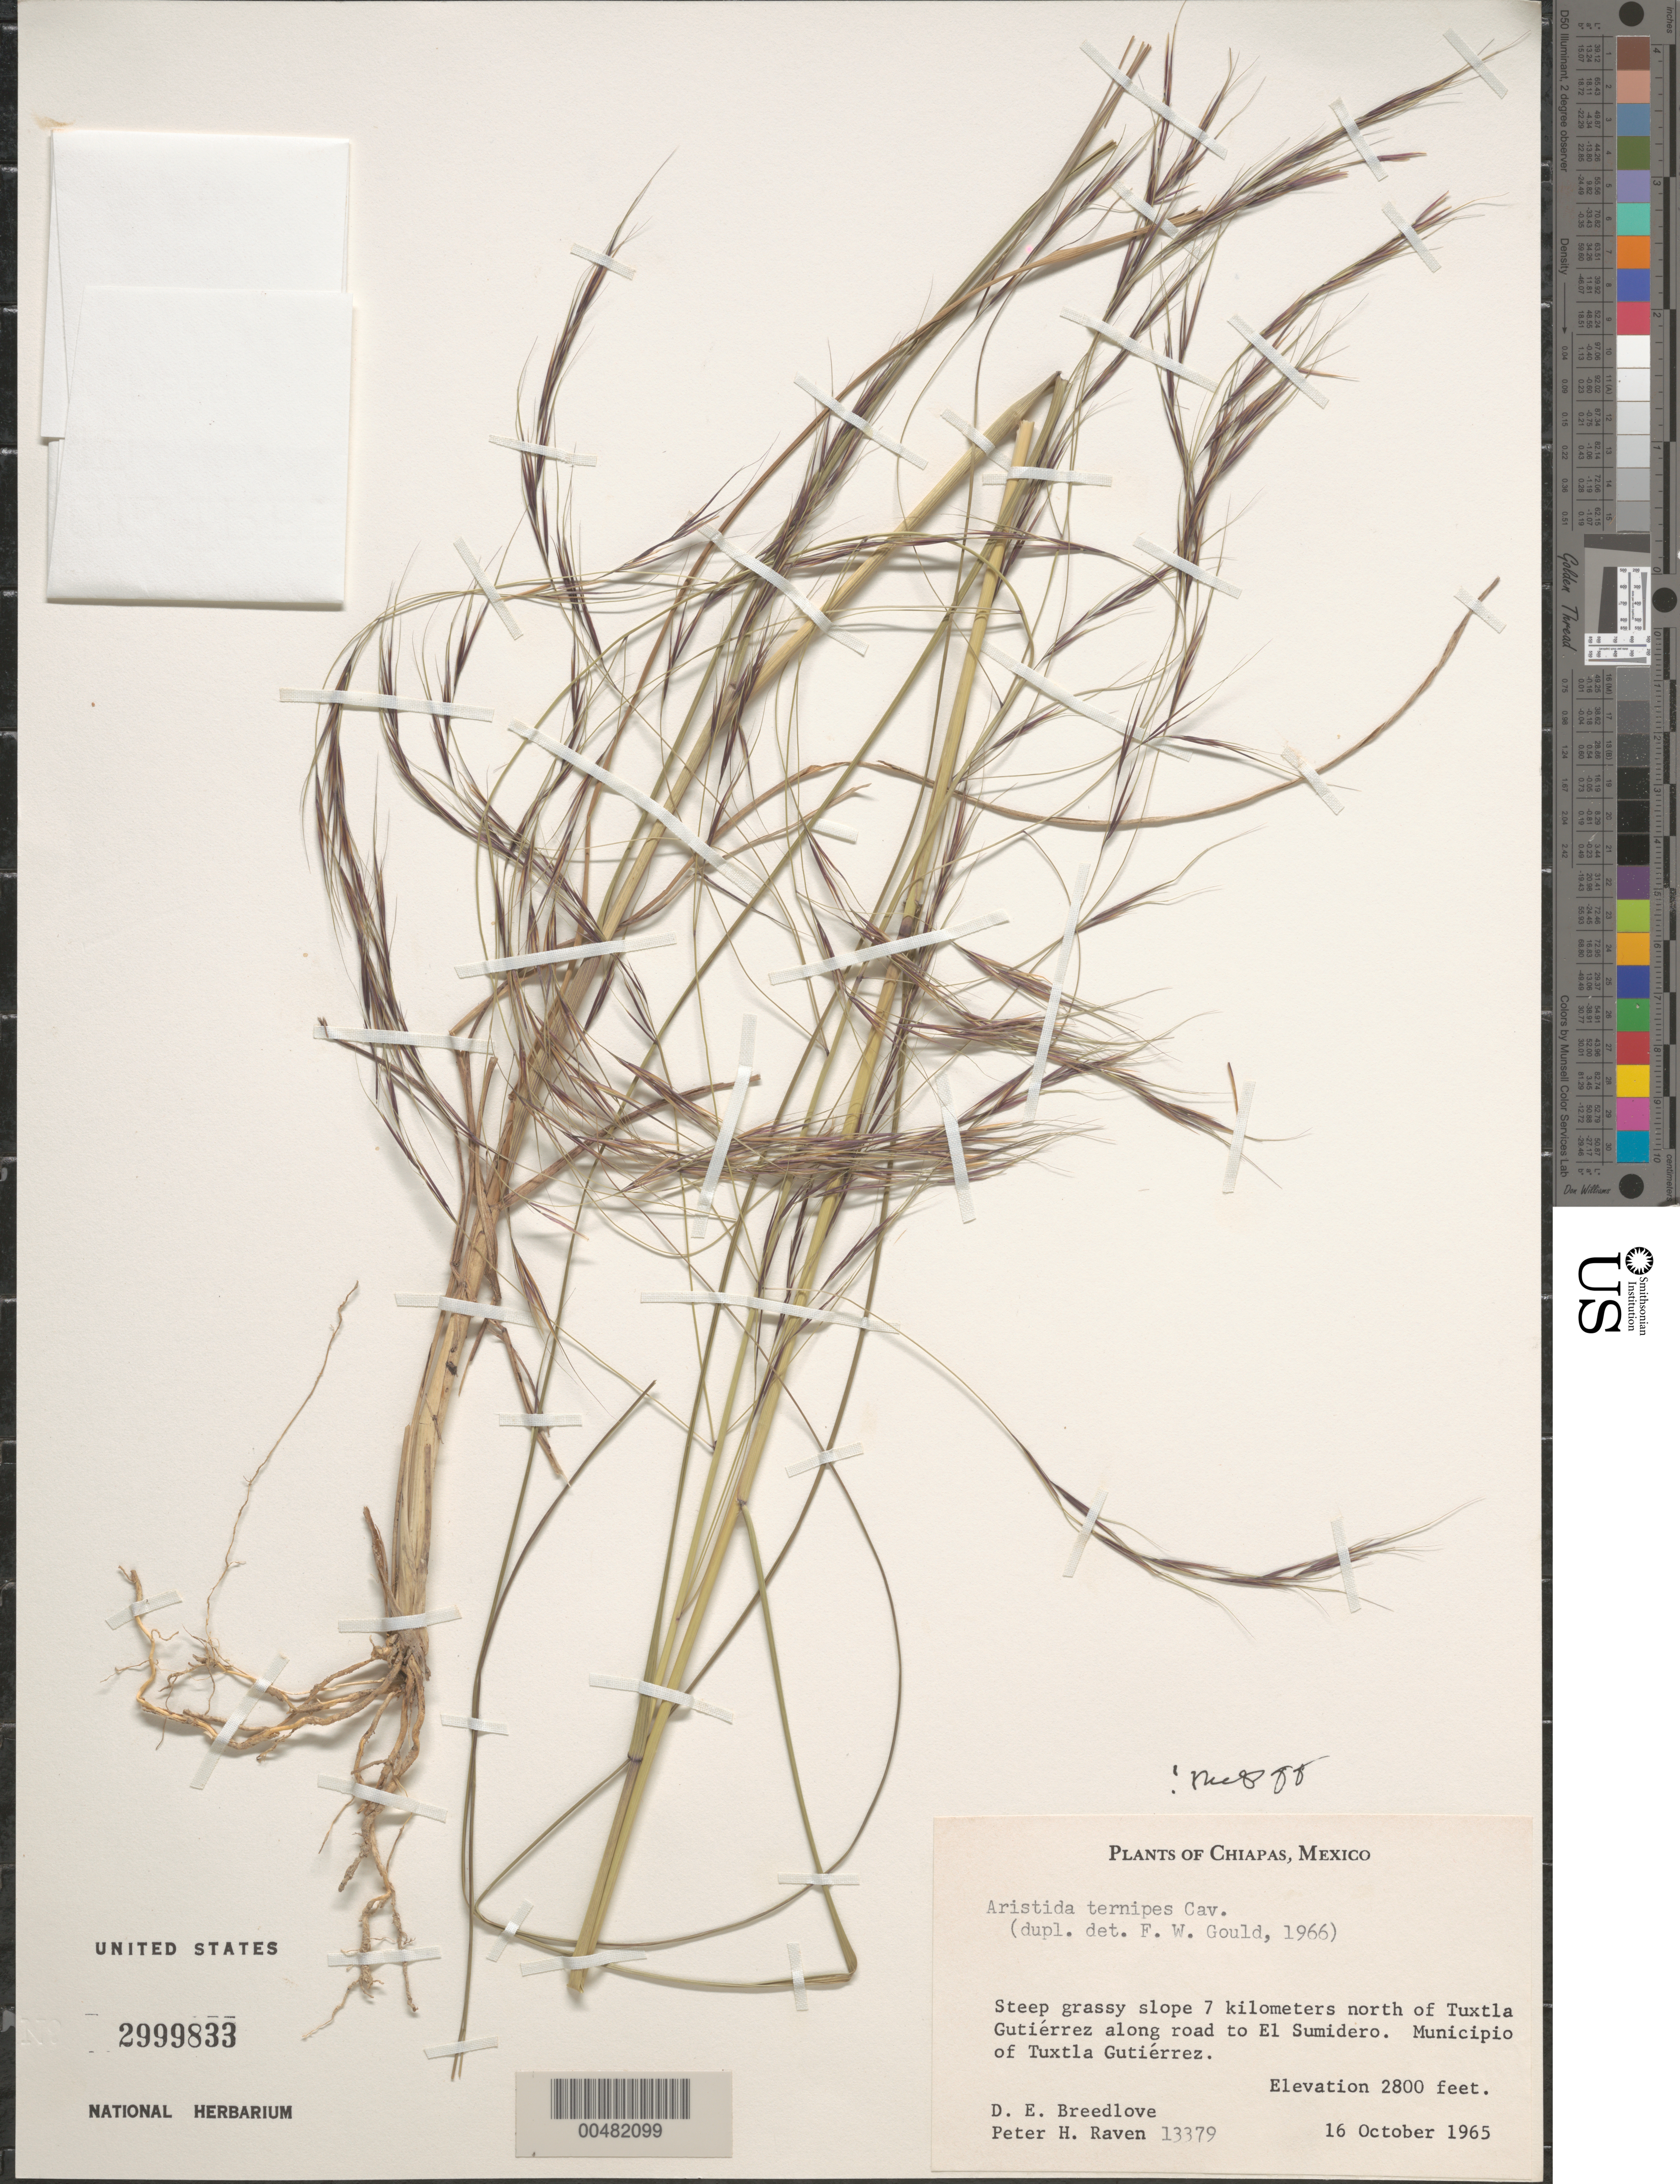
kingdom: Plantae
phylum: Tracheophyta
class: Liliopsida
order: Poales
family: Poaceae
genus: Aristida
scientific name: Aristida ternipes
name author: Cav.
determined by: Pohl, R. W.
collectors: D. E. Breedlove & P. H. Raven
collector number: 13379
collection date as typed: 16 Oct 1965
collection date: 1965-10-16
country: Mexico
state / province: Chiapas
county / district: Tuxtla Gutiérrez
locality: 7 km N of Tuxtla Gutiérrez along rd to El Sumidero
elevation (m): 853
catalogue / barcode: US 2999833